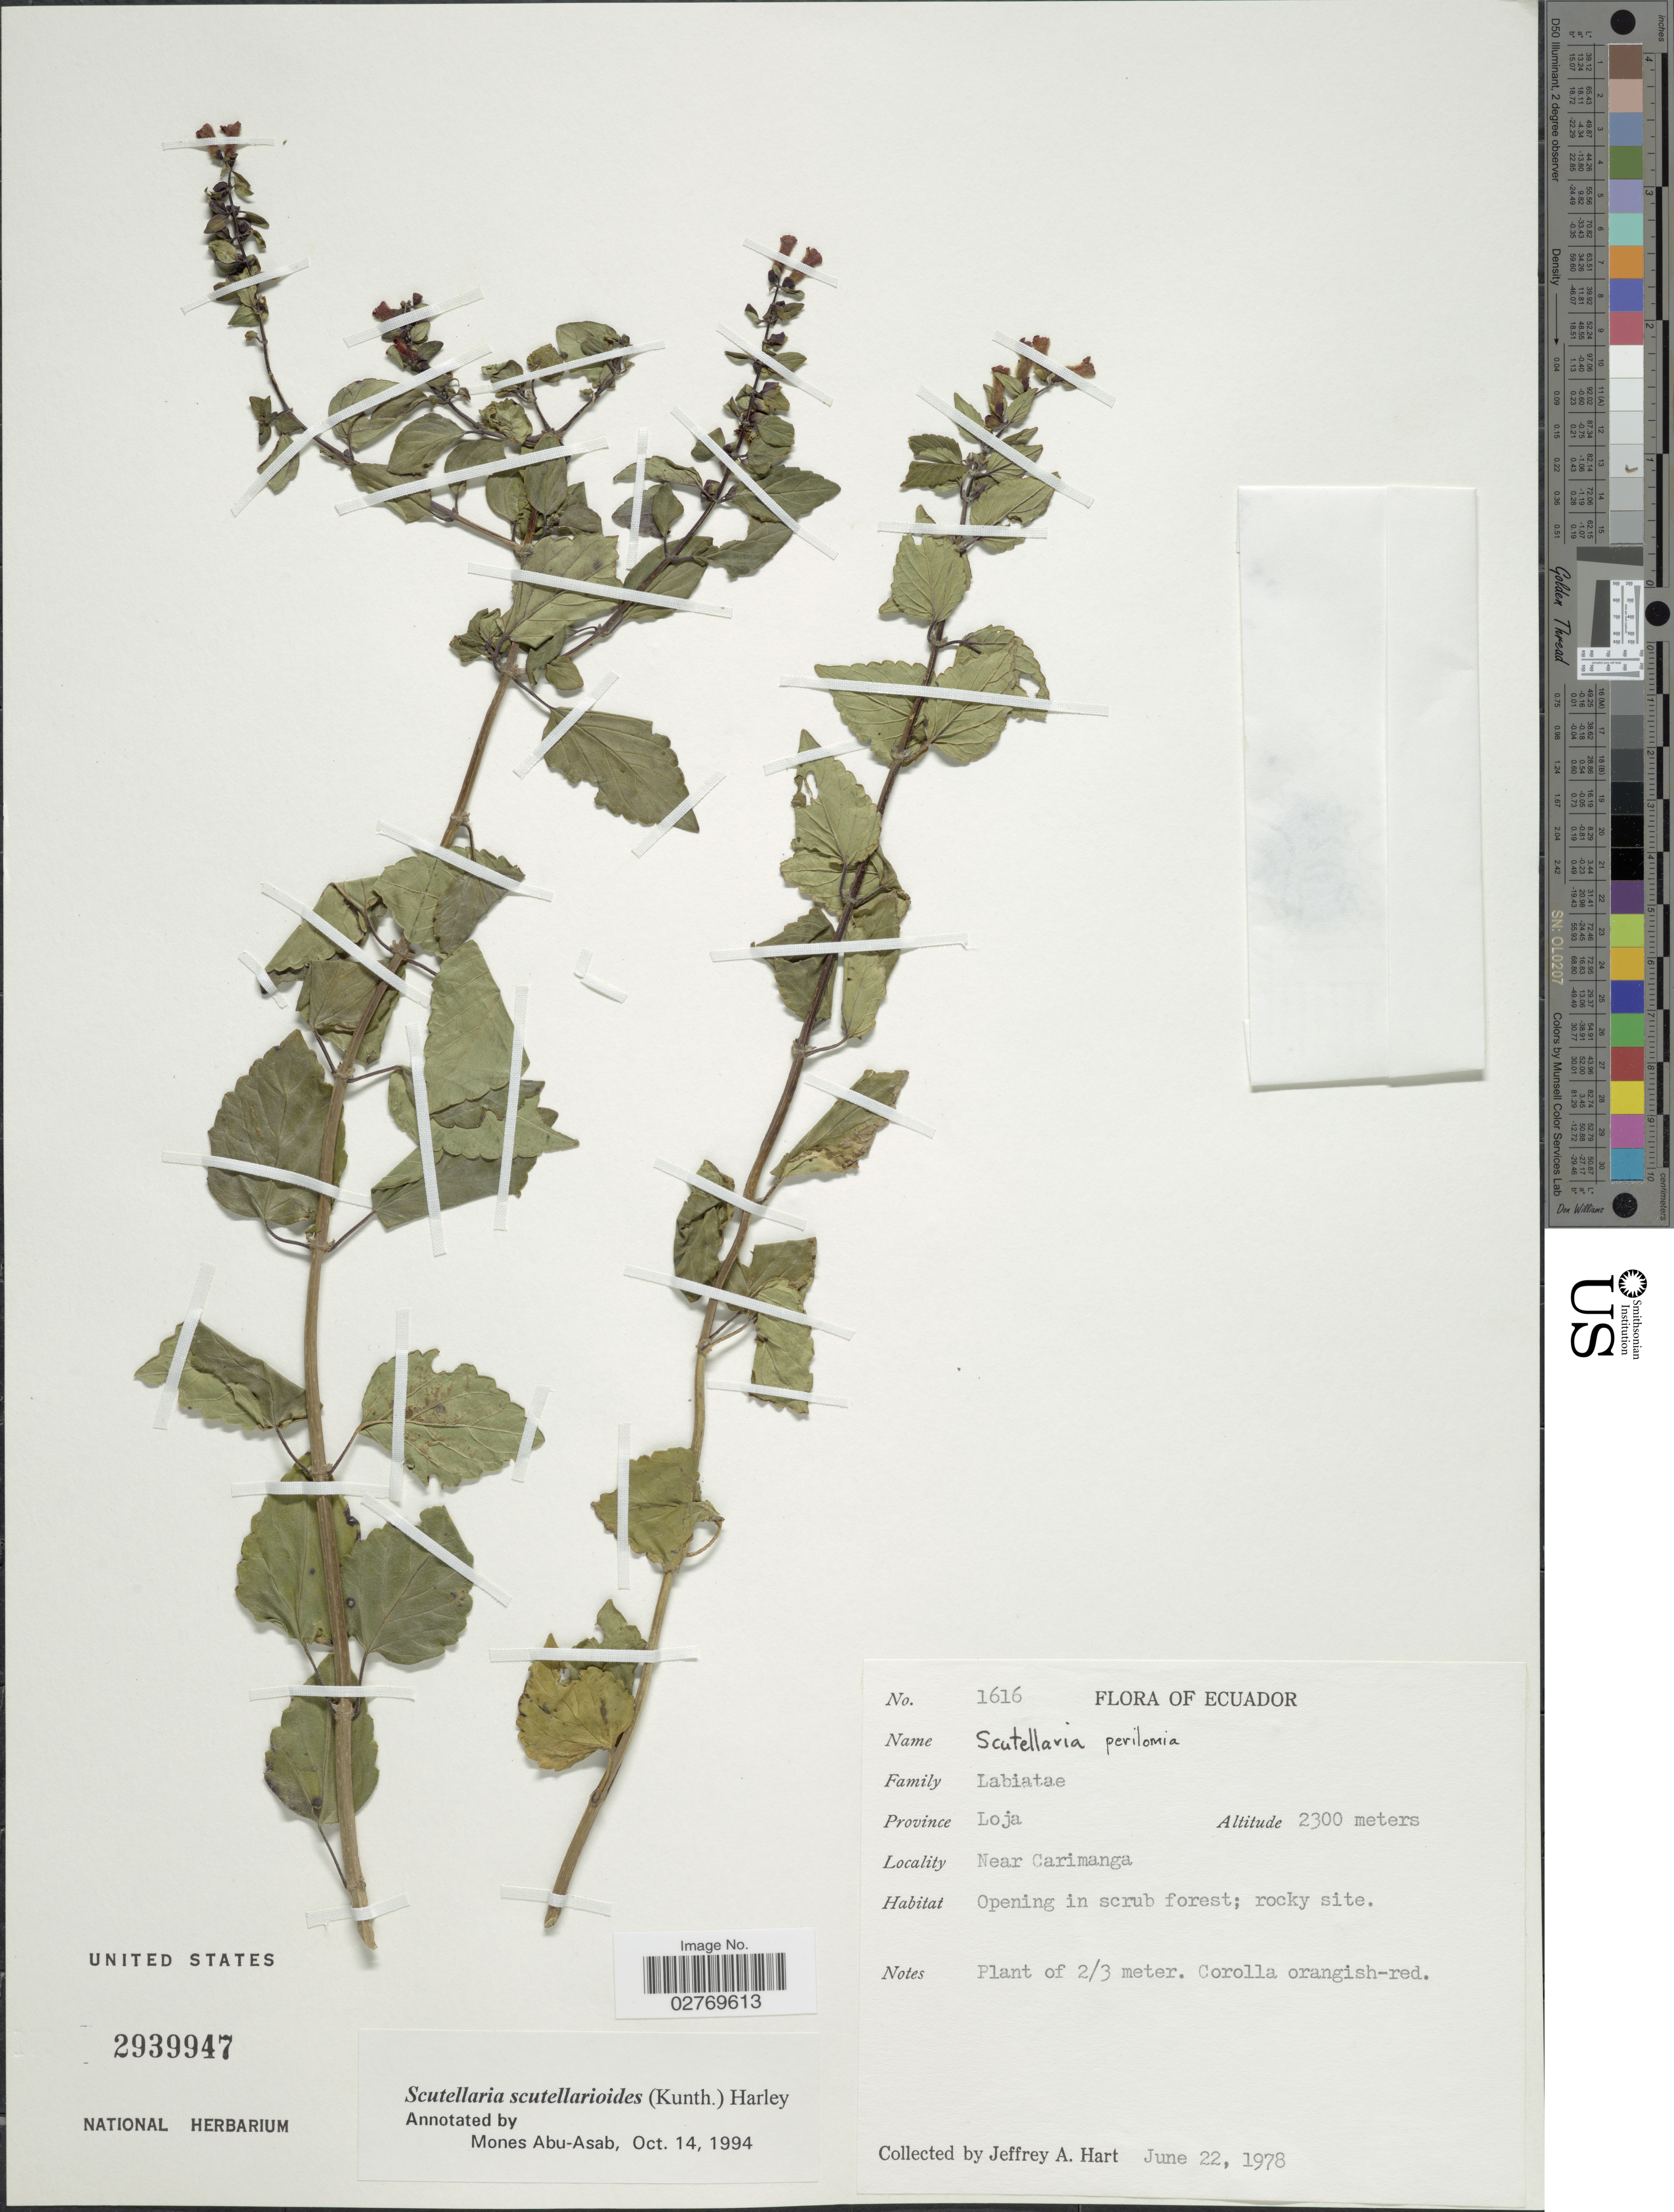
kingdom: Plantae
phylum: Tracheophyta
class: Magnoliopsida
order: Lamiales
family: Lamiaceae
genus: Scutellaria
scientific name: Scutellaria scutellarioides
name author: (Kunth) Harley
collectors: J. A. Hart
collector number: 1616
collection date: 1978-06-22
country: Ecuador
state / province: Loja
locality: Near Carimanga.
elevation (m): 2300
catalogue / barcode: US 2939947